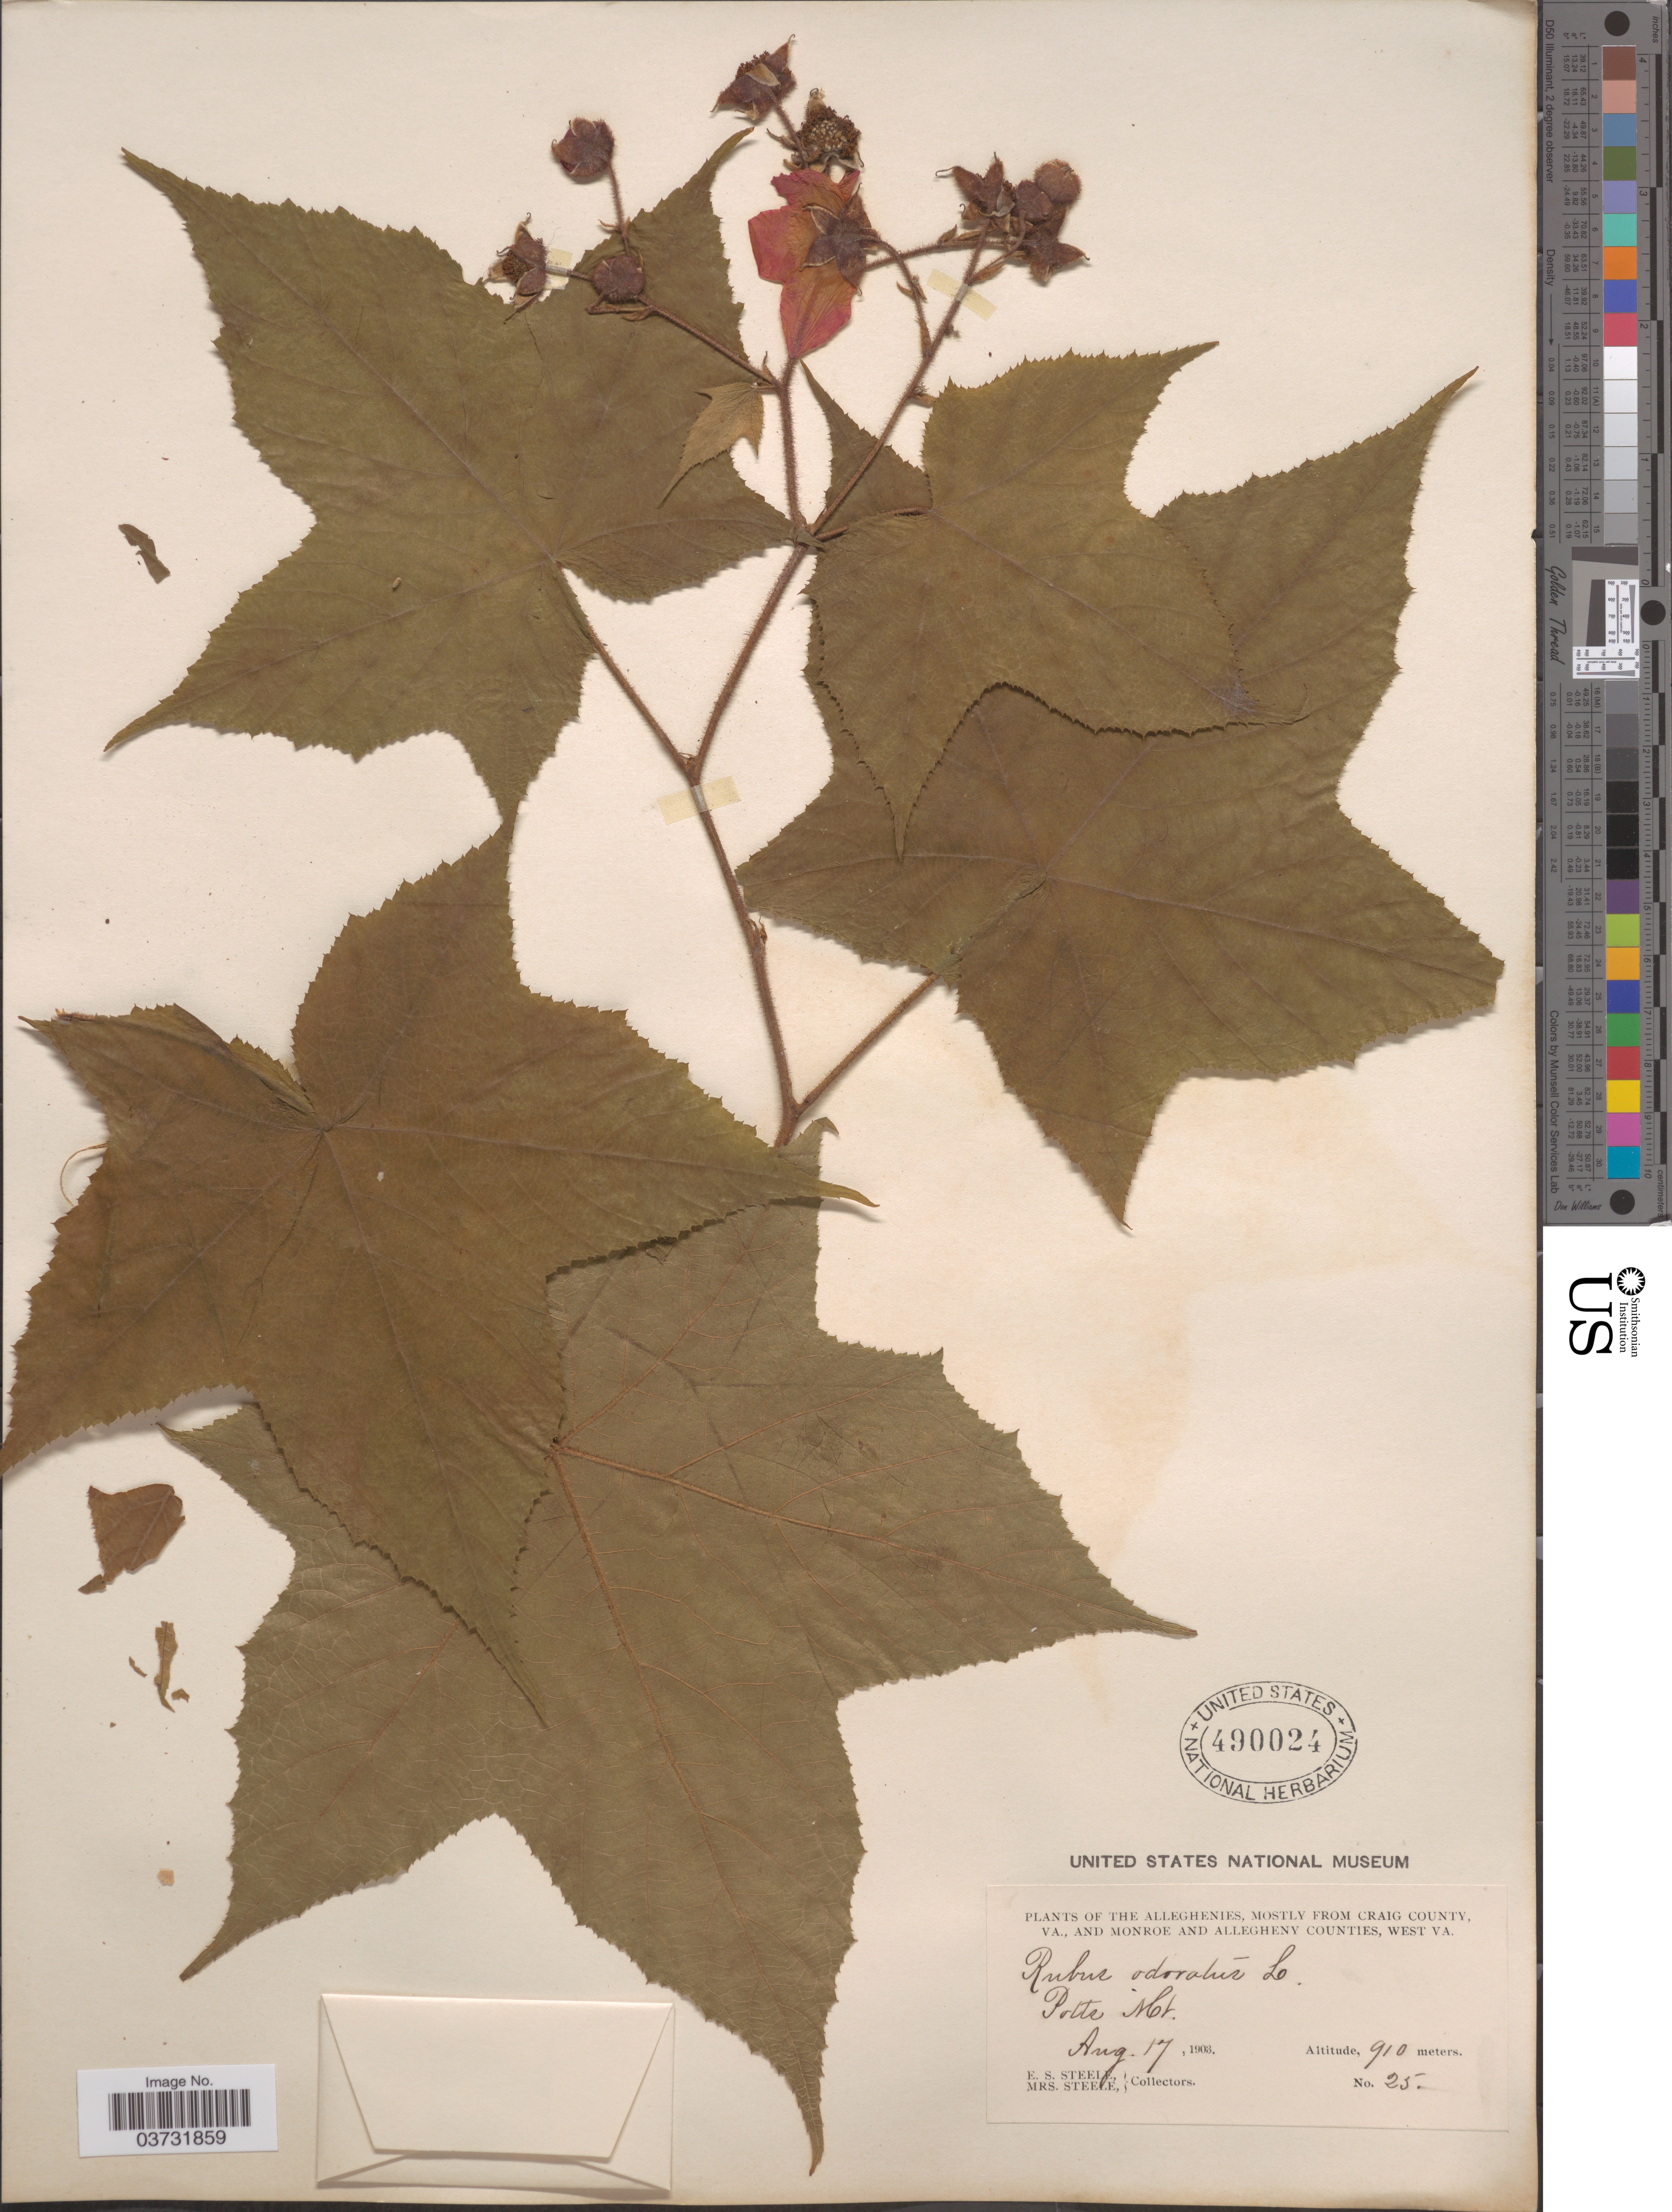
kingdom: Plantae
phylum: Tracheophyta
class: Magnoliopsida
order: Rosales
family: Rosaceae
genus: Rubus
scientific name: Rubus odoratus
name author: L.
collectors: E. Steele & Mrs. E. S. Steele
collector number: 25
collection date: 1903-08-17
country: United States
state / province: Virginia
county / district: Craig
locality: The Alleghenies, mostly from Craig County, VA., and Monroe and Allegheny Counties, West VA. Potts Mt.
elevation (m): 277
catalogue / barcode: US 490024